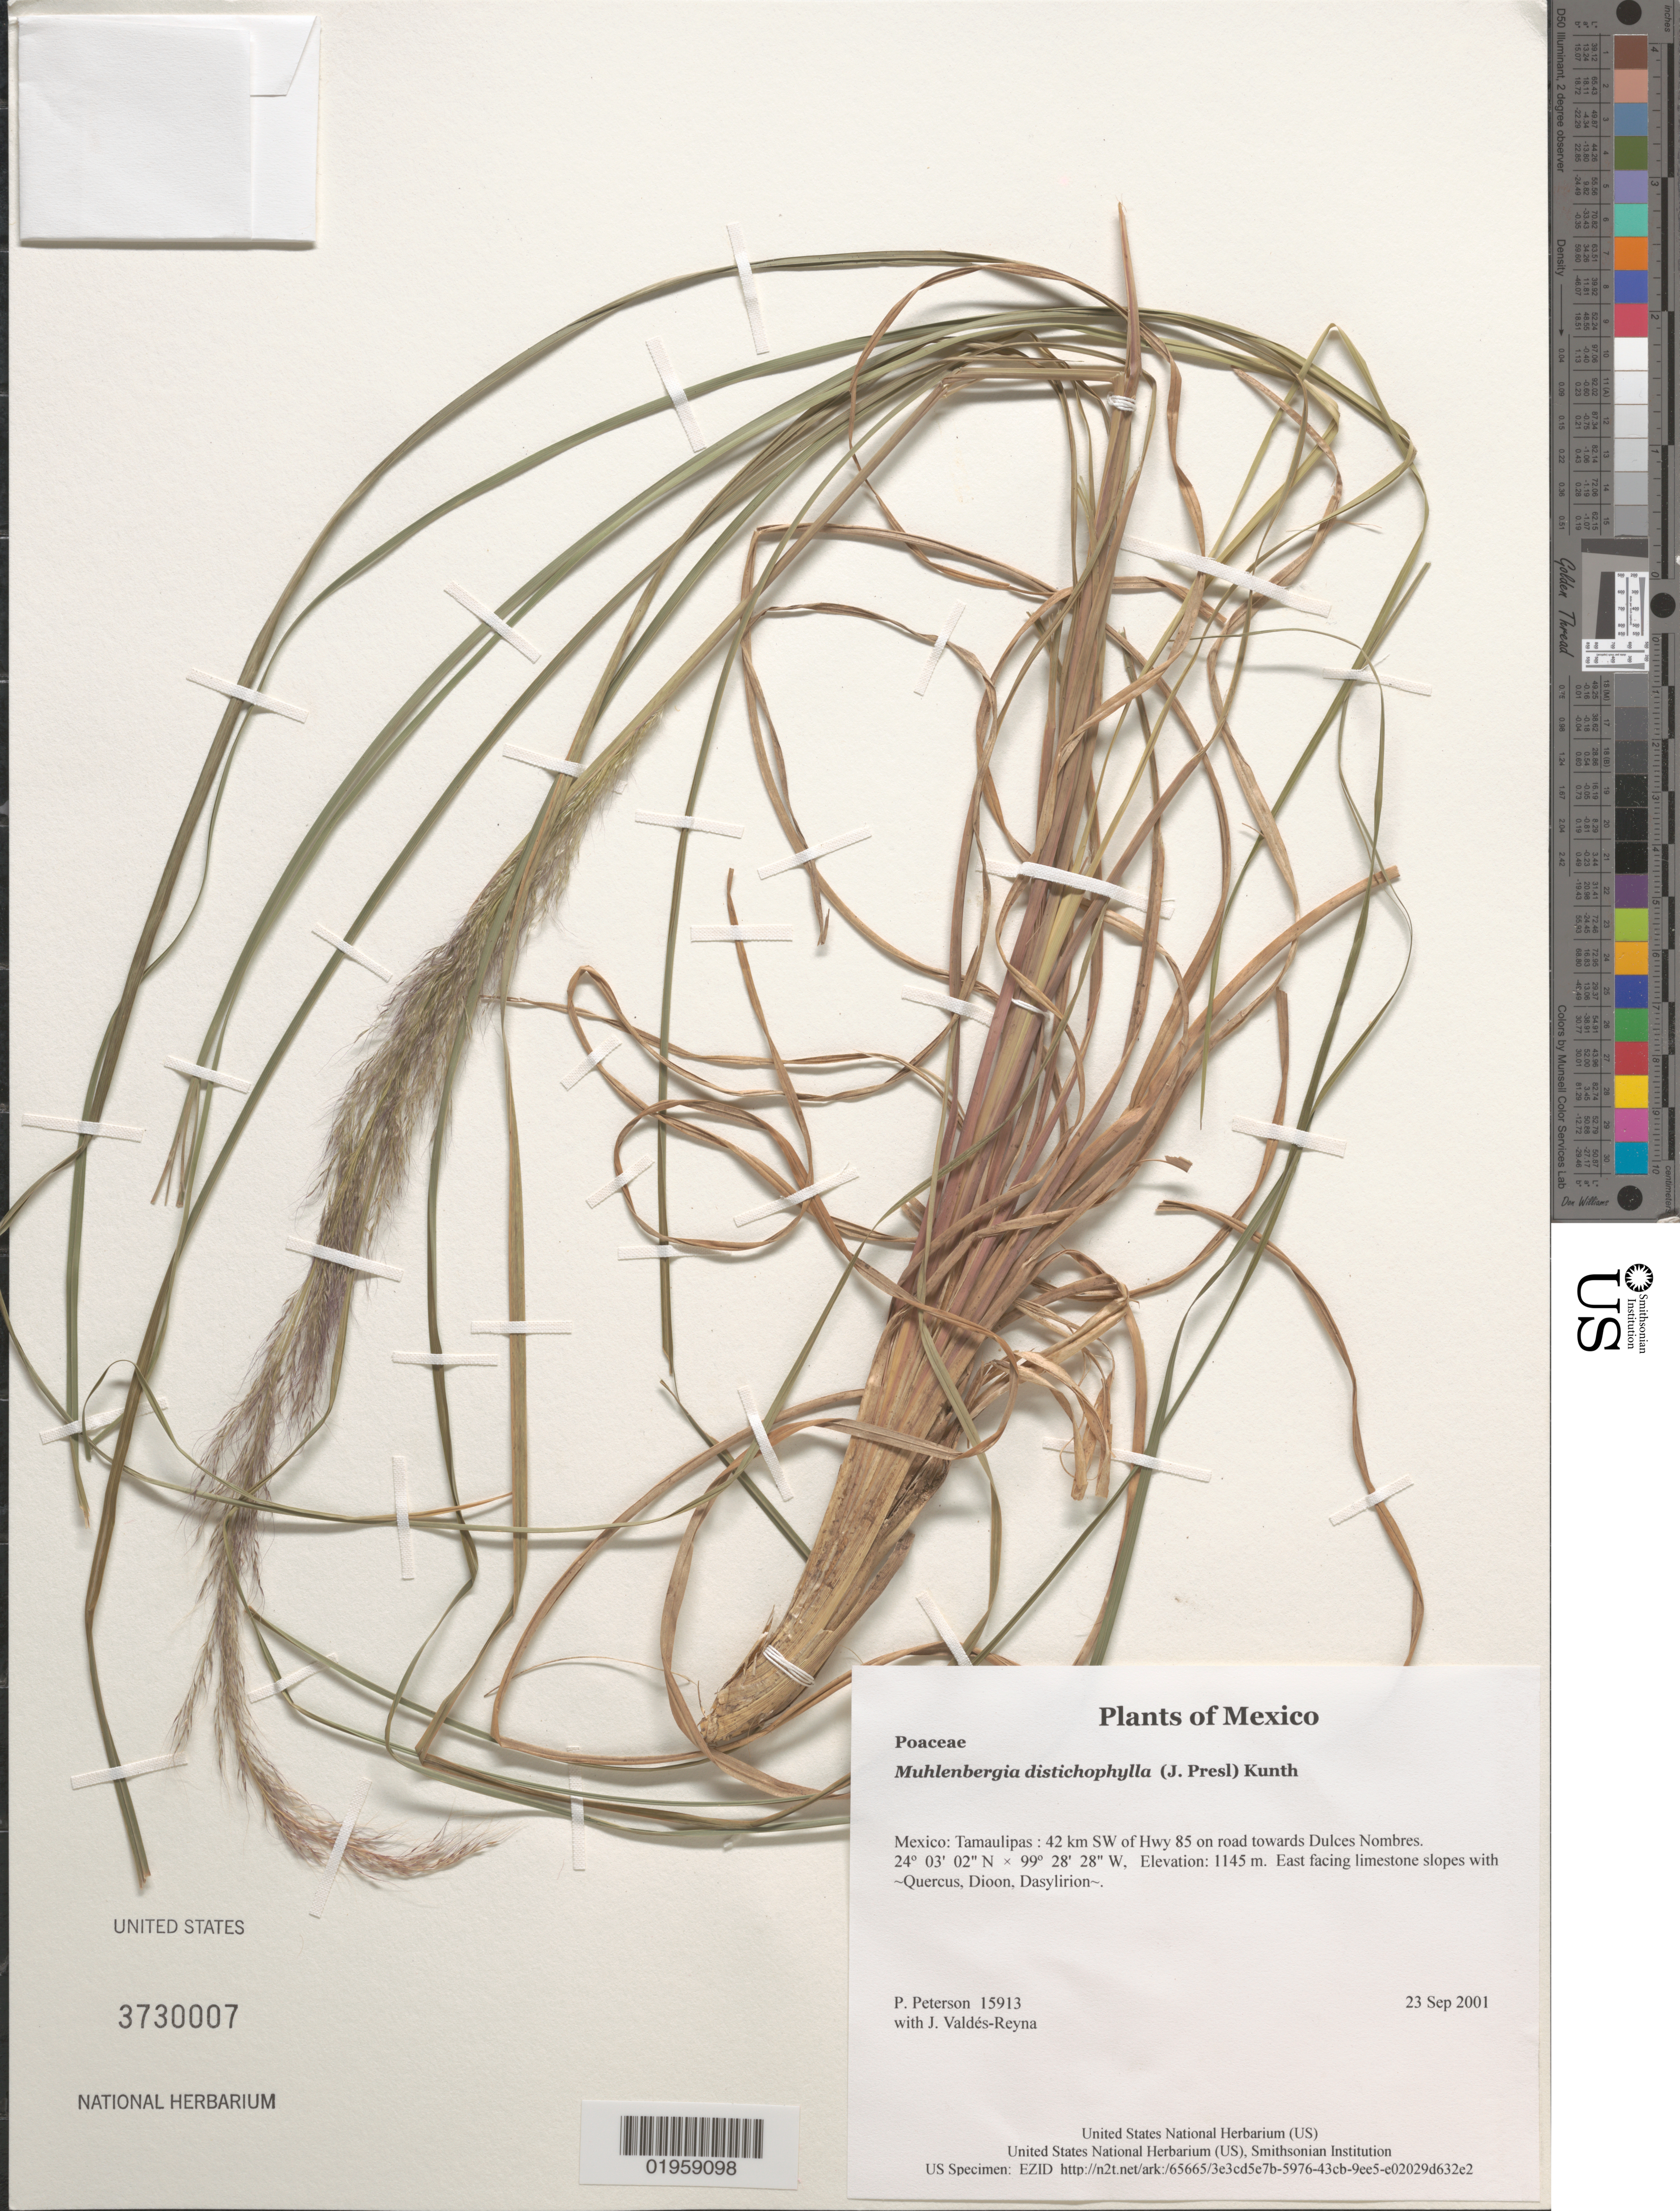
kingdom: Plantae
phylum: Tracheophyta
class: Liliopsida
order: Poales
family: Poaceae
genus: Muhlenbergia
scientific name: Muhlenbergia distichophylla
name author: (J. Presl) Kunth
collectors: P. M. Peterson & J. Valdés-Reyna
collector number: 15913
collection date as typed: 23 Sep 2001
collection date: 2001-09-23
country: Mexico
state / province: Tamaulipas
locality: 42 km SW of Hwy 85 on road towards Dulces Nombres.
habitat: East facing limestone slopes with ~Quercus, Dioon, Dasylirion~.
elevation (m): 1145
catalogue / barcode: US 3730007